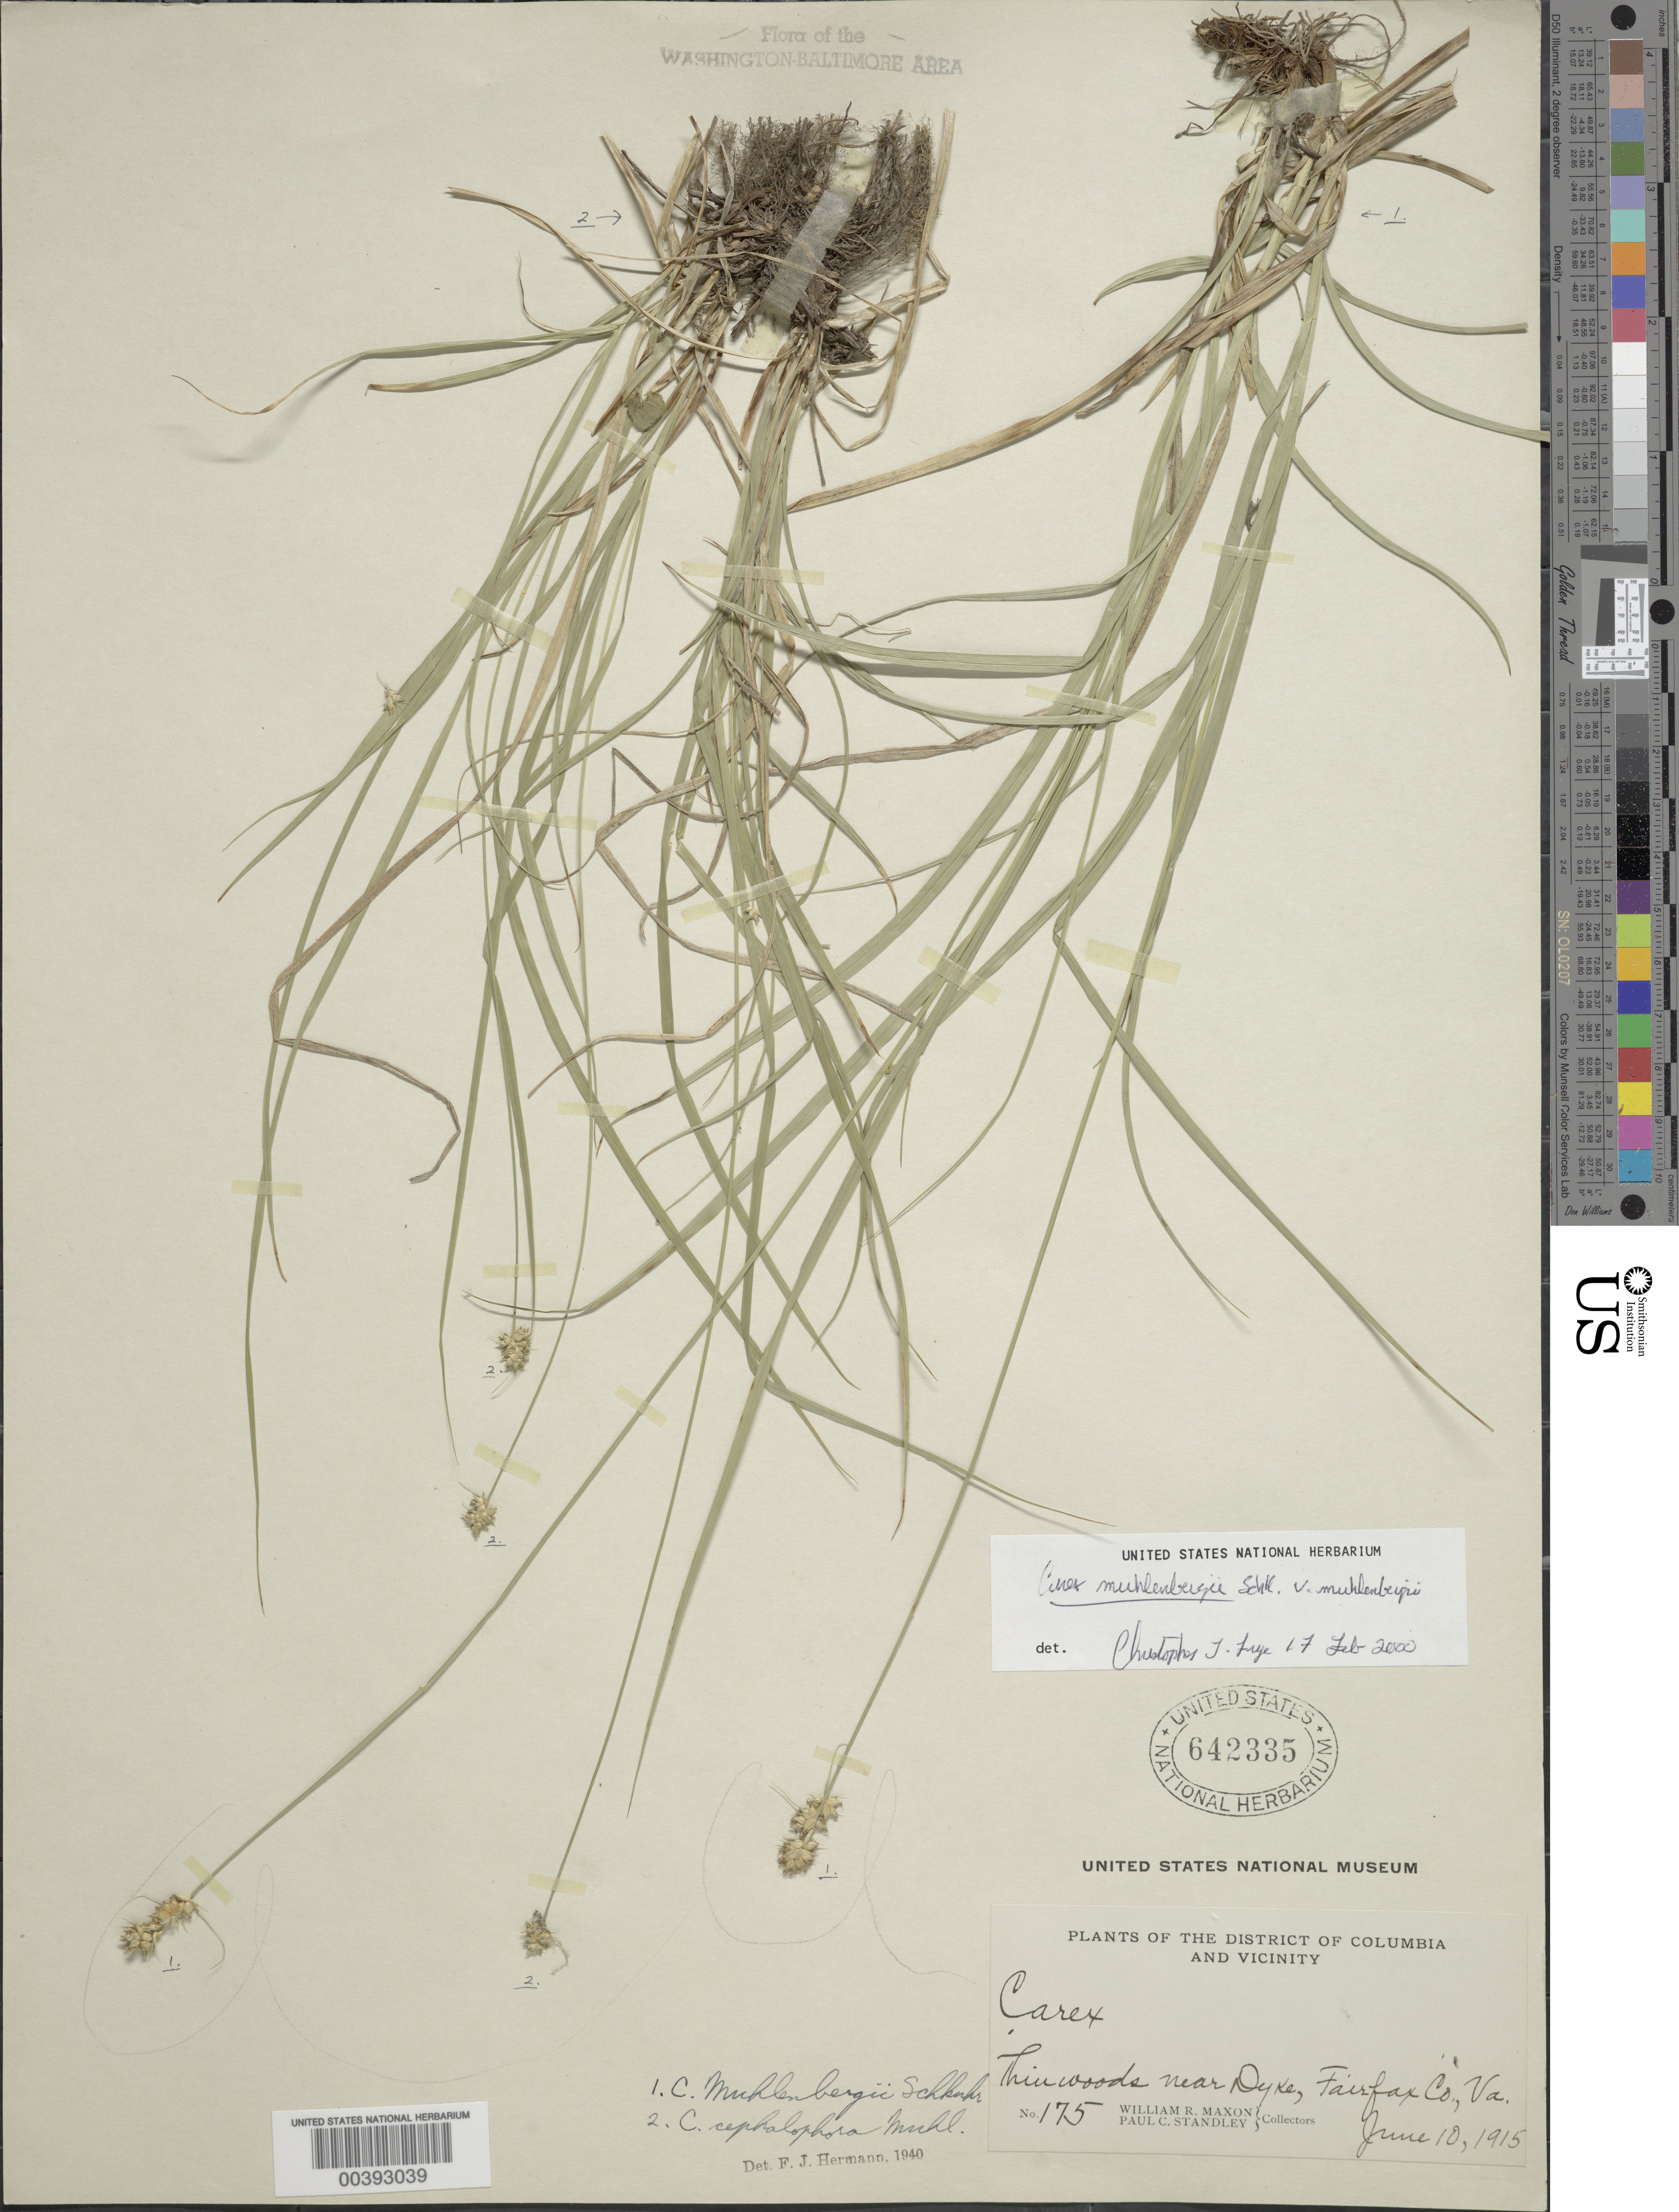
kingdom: Plantae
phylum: Tracheophyta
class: Liliopsida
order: Poales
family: Cyperaceae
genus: Carex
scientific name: Carex muehlenbergii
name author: Willd.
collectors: W. R. Maxon & P. C. Standley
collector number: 175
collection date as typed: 10 Jun 1915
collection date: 1915-06-10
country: United States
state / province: Virginia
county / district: Fairfax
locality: Dyke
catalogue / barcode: US 642335